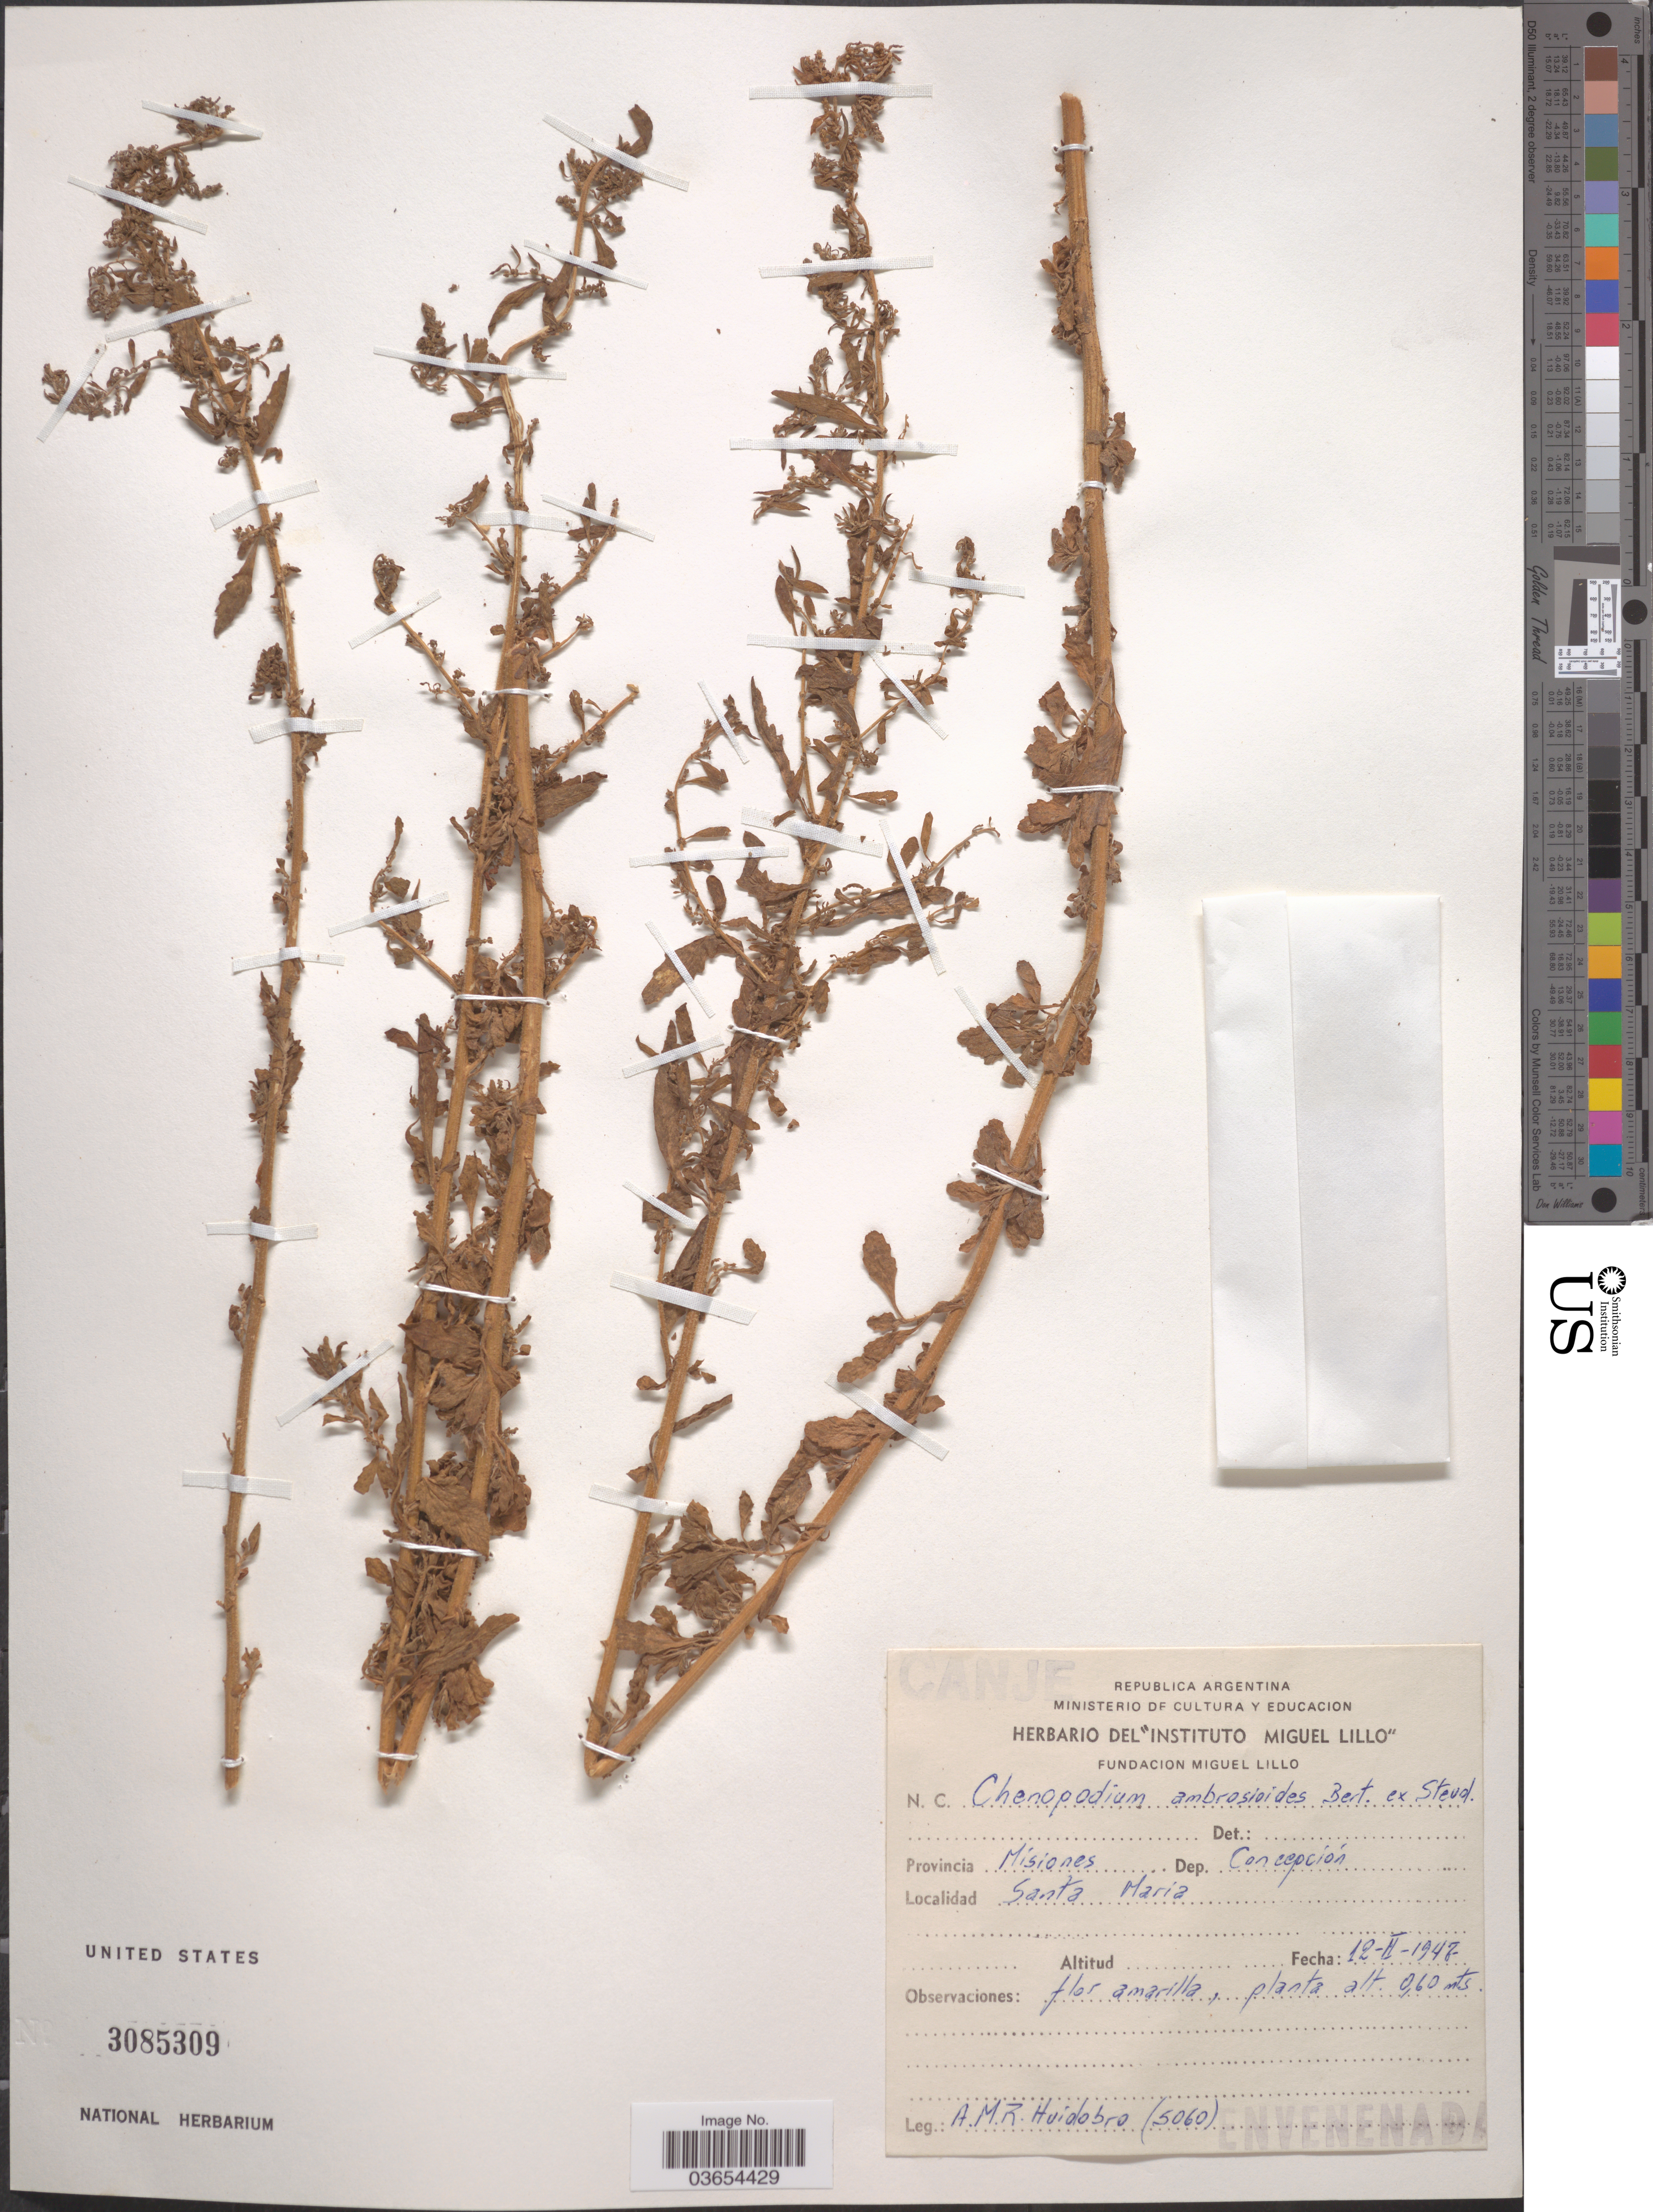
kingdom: Plantae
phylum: Tracheophyta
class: Magnoliopsida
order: Caryophyllales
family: Amaranthaceae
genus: Chenopodium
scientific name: Chenopodium ambrosioides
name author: L.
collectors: A. M. R. Huidobro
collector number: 5060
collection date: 1947-02-12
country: Argentina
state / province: Misiones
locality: Dep. Concepción. Santa Maria.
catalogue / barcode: US 3085309